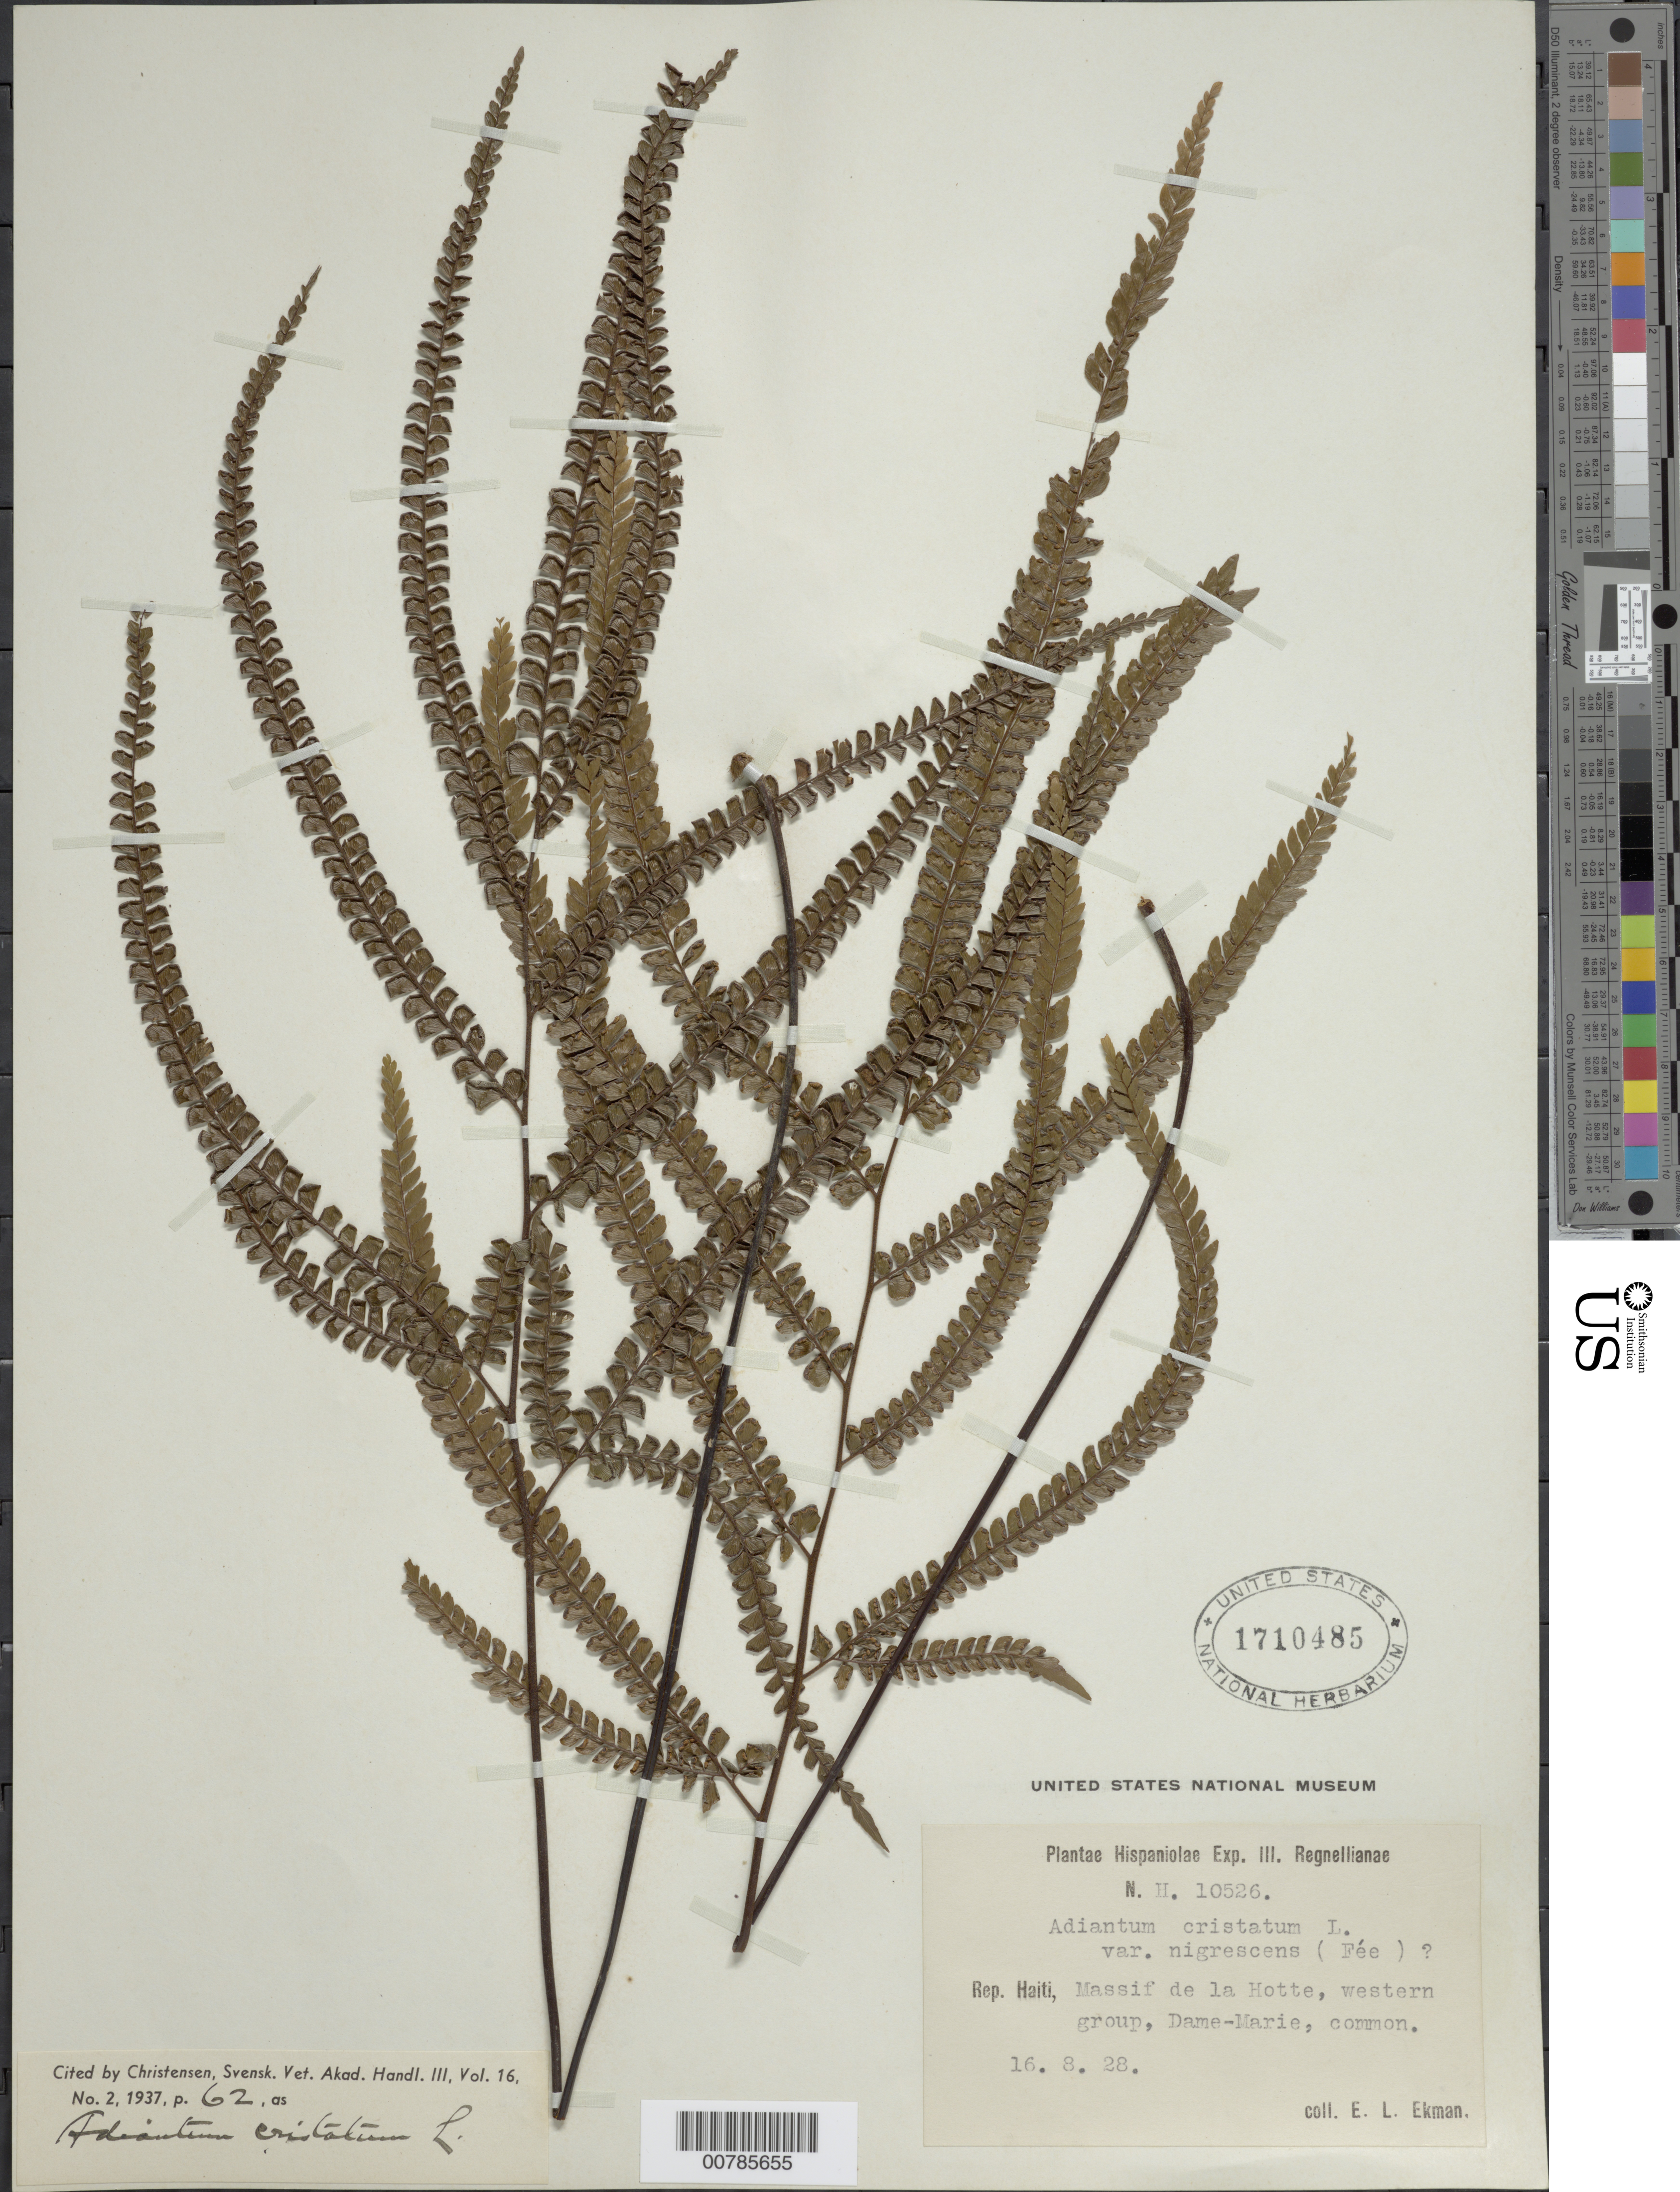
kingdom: Plantae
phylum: Tracheophyta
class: Polypodiopsida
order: Polypodiales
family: Pteridaceae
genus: Adiantum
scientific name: Adiantum pyramidale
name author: (L.) Willd.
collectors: E. L. Ekman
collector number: H 10526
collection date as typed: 16 Aug 1928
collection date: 1928-08-16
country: Haiti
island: Hispaniola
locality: Massif de la Hotte, western group, Dame-Marie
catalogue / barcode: US 1710485